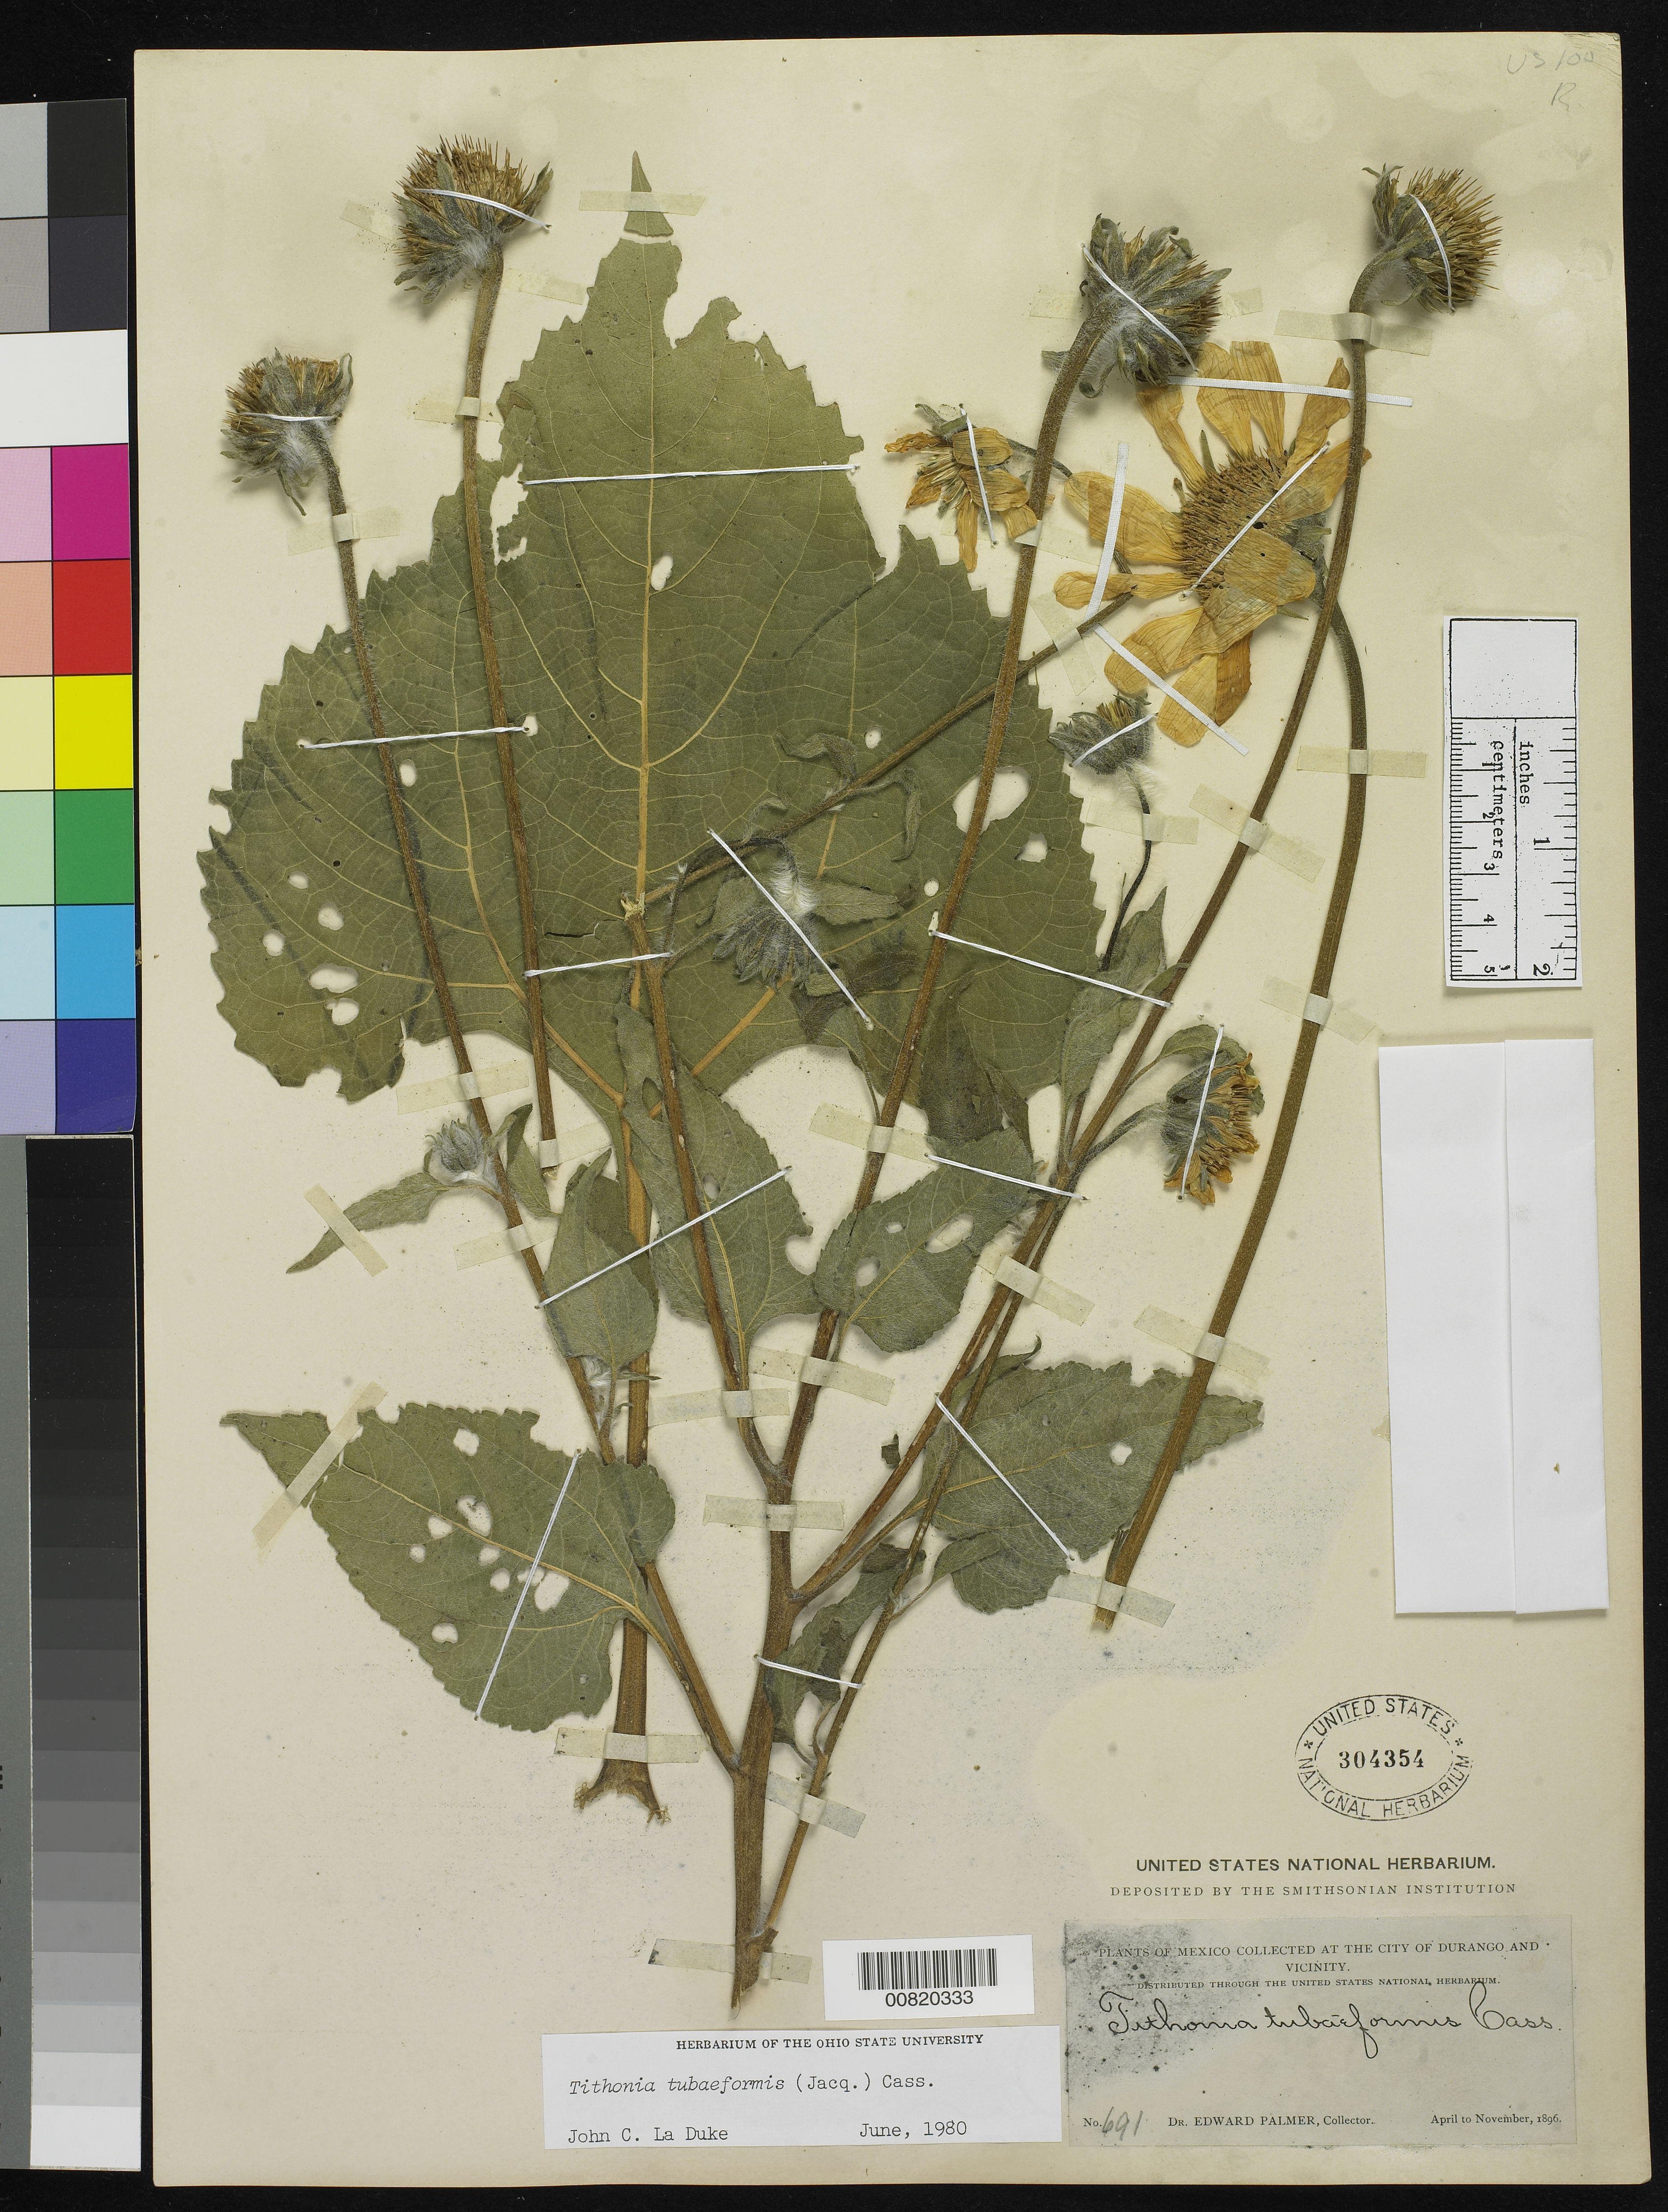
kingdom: Plantae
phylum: Tracheophyta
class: Magnoliopsida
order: Asterales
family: Asteraceae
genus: Tithonia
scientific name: Tithonia tubaeformis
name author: (Jacq.) Cass.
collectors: E. Palmer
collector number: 691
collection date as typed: Apr 1896 to -- Nov 1896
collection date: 1896-04/1896-11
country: Mexico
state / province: Durango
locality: City of Durango and vicinity.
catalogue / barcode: US 304354